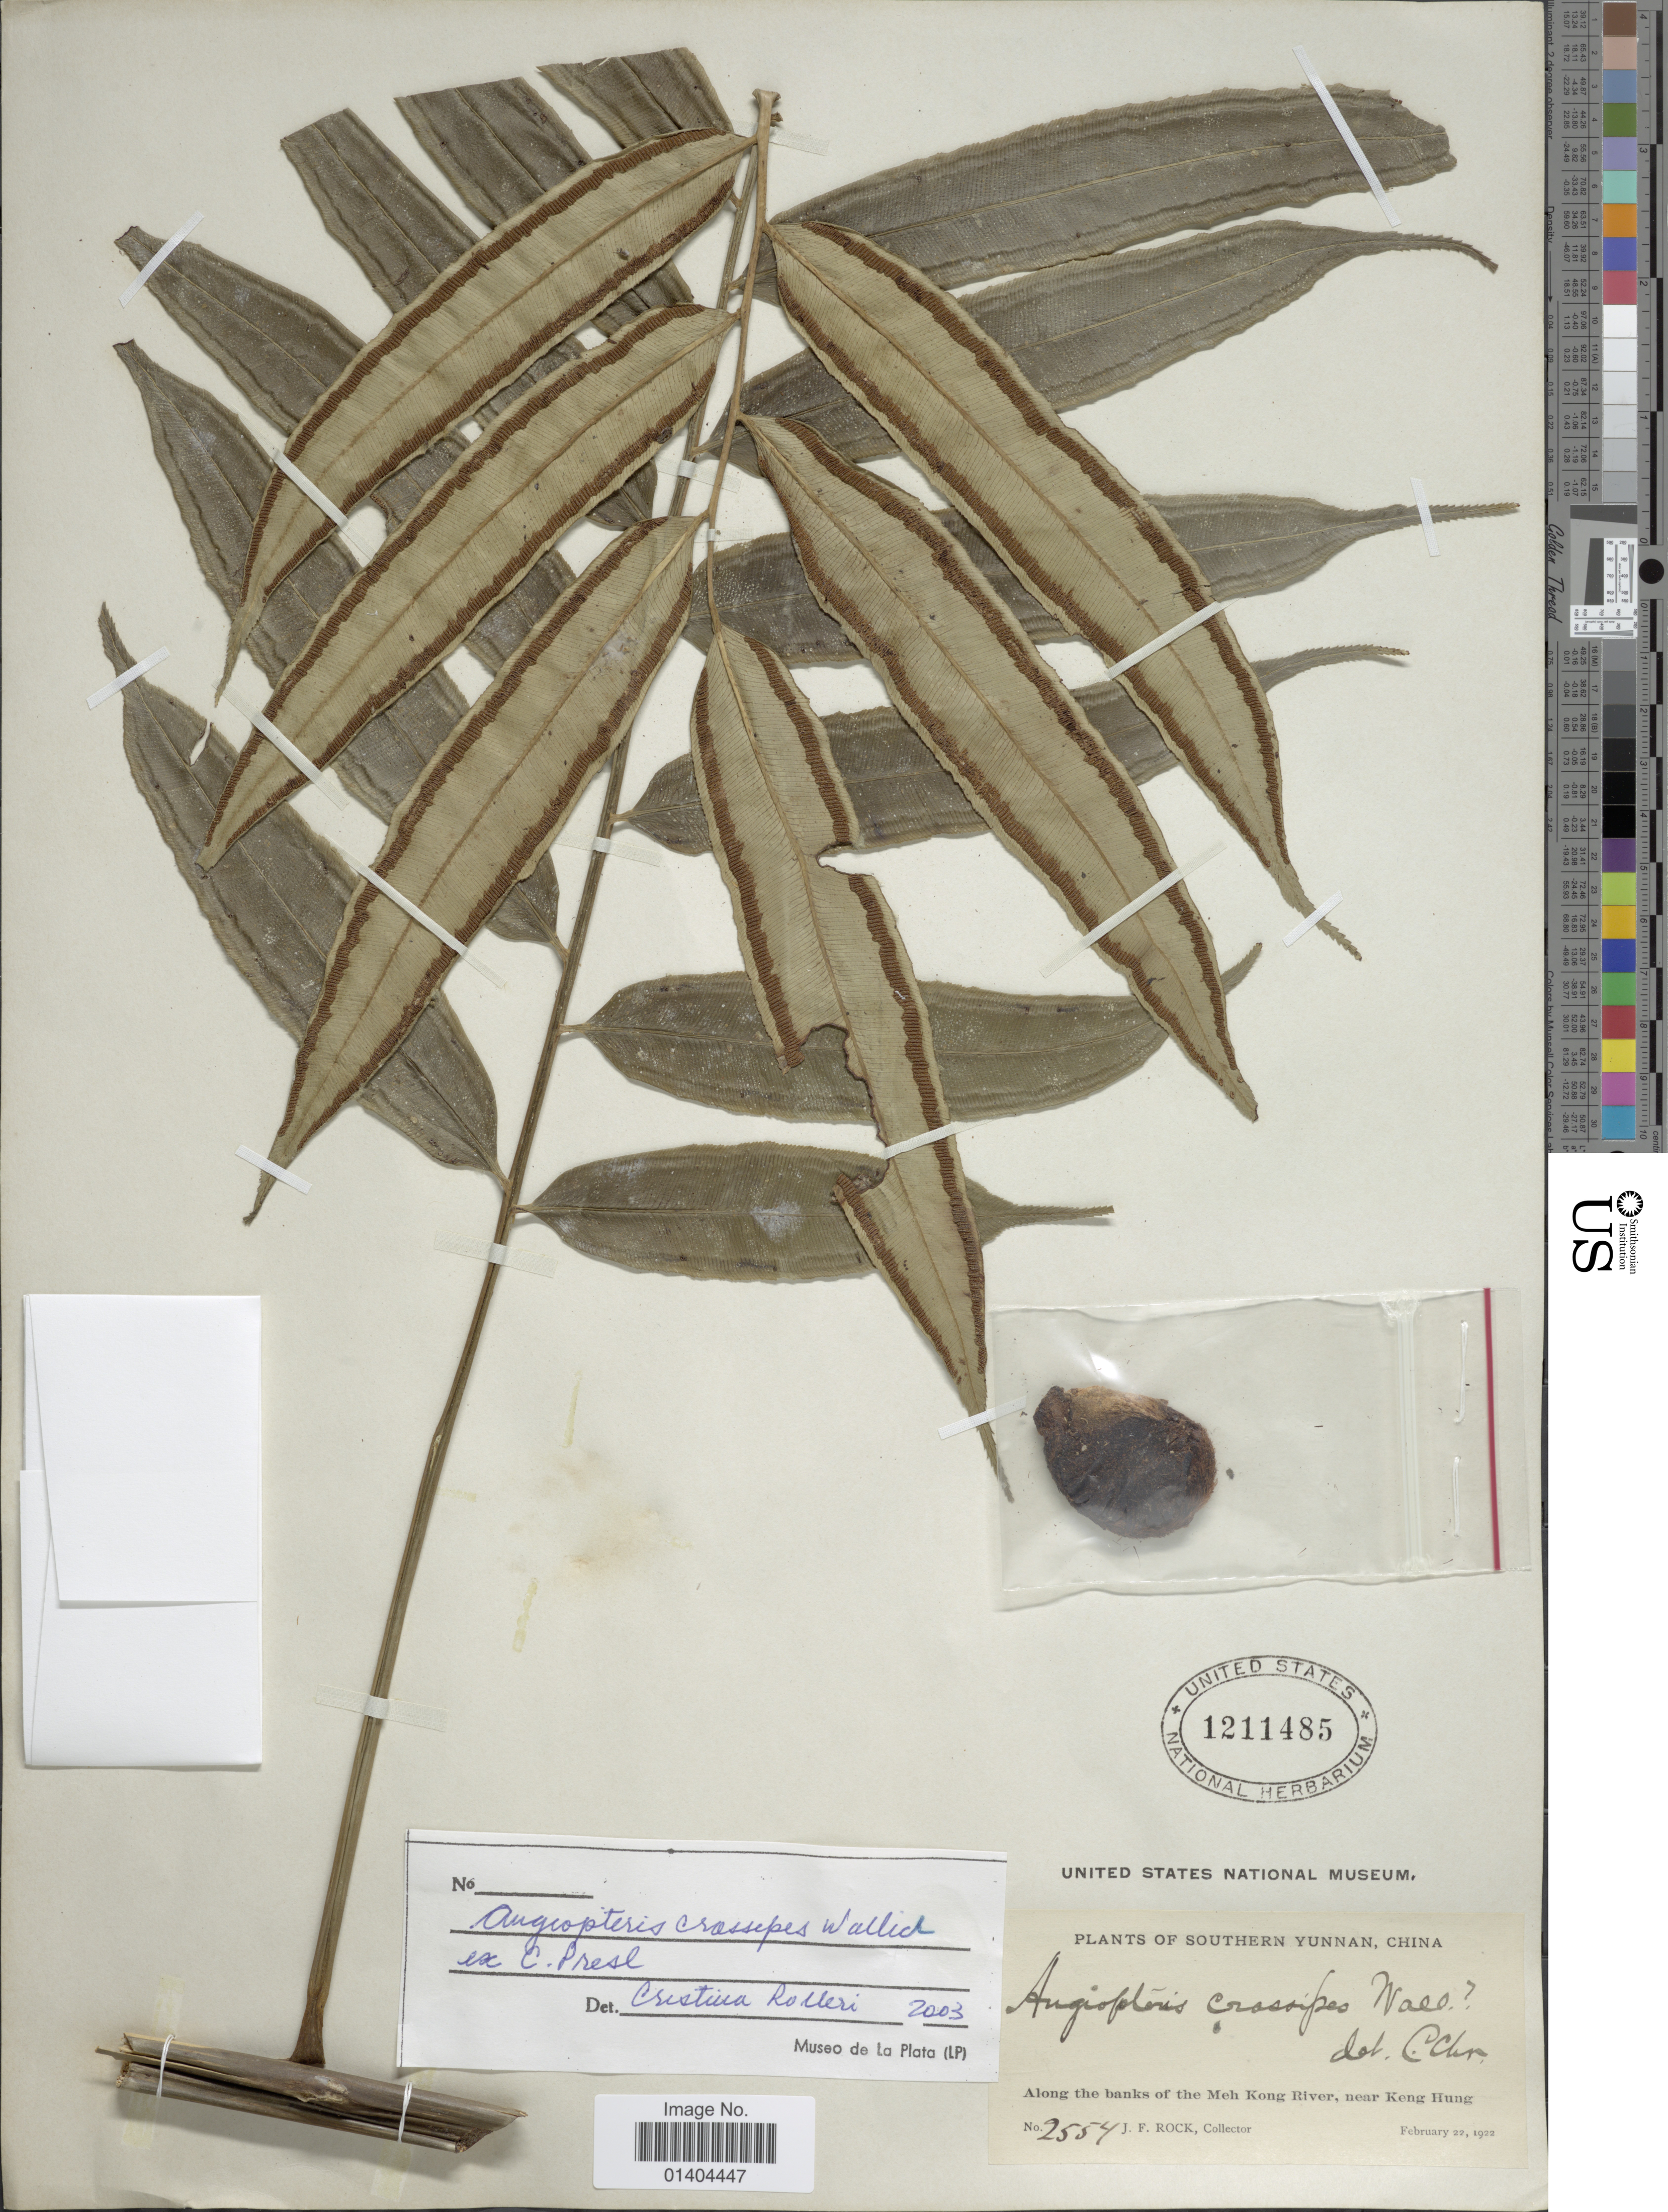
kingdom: Plantae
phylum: Tracheophyta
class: Polypodiopsida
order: Marattiales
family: Marattiaceae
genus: Angiopteris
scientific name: Angiopteris crassipes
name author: Wall. ex C. Presl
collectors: J. Rock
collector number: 2554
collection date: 1922-02-22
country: China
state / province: Yunnan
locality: Along the banks of the Meh Kong River, near Keng Huang, Southern Yunnan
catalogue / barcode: US 1211485